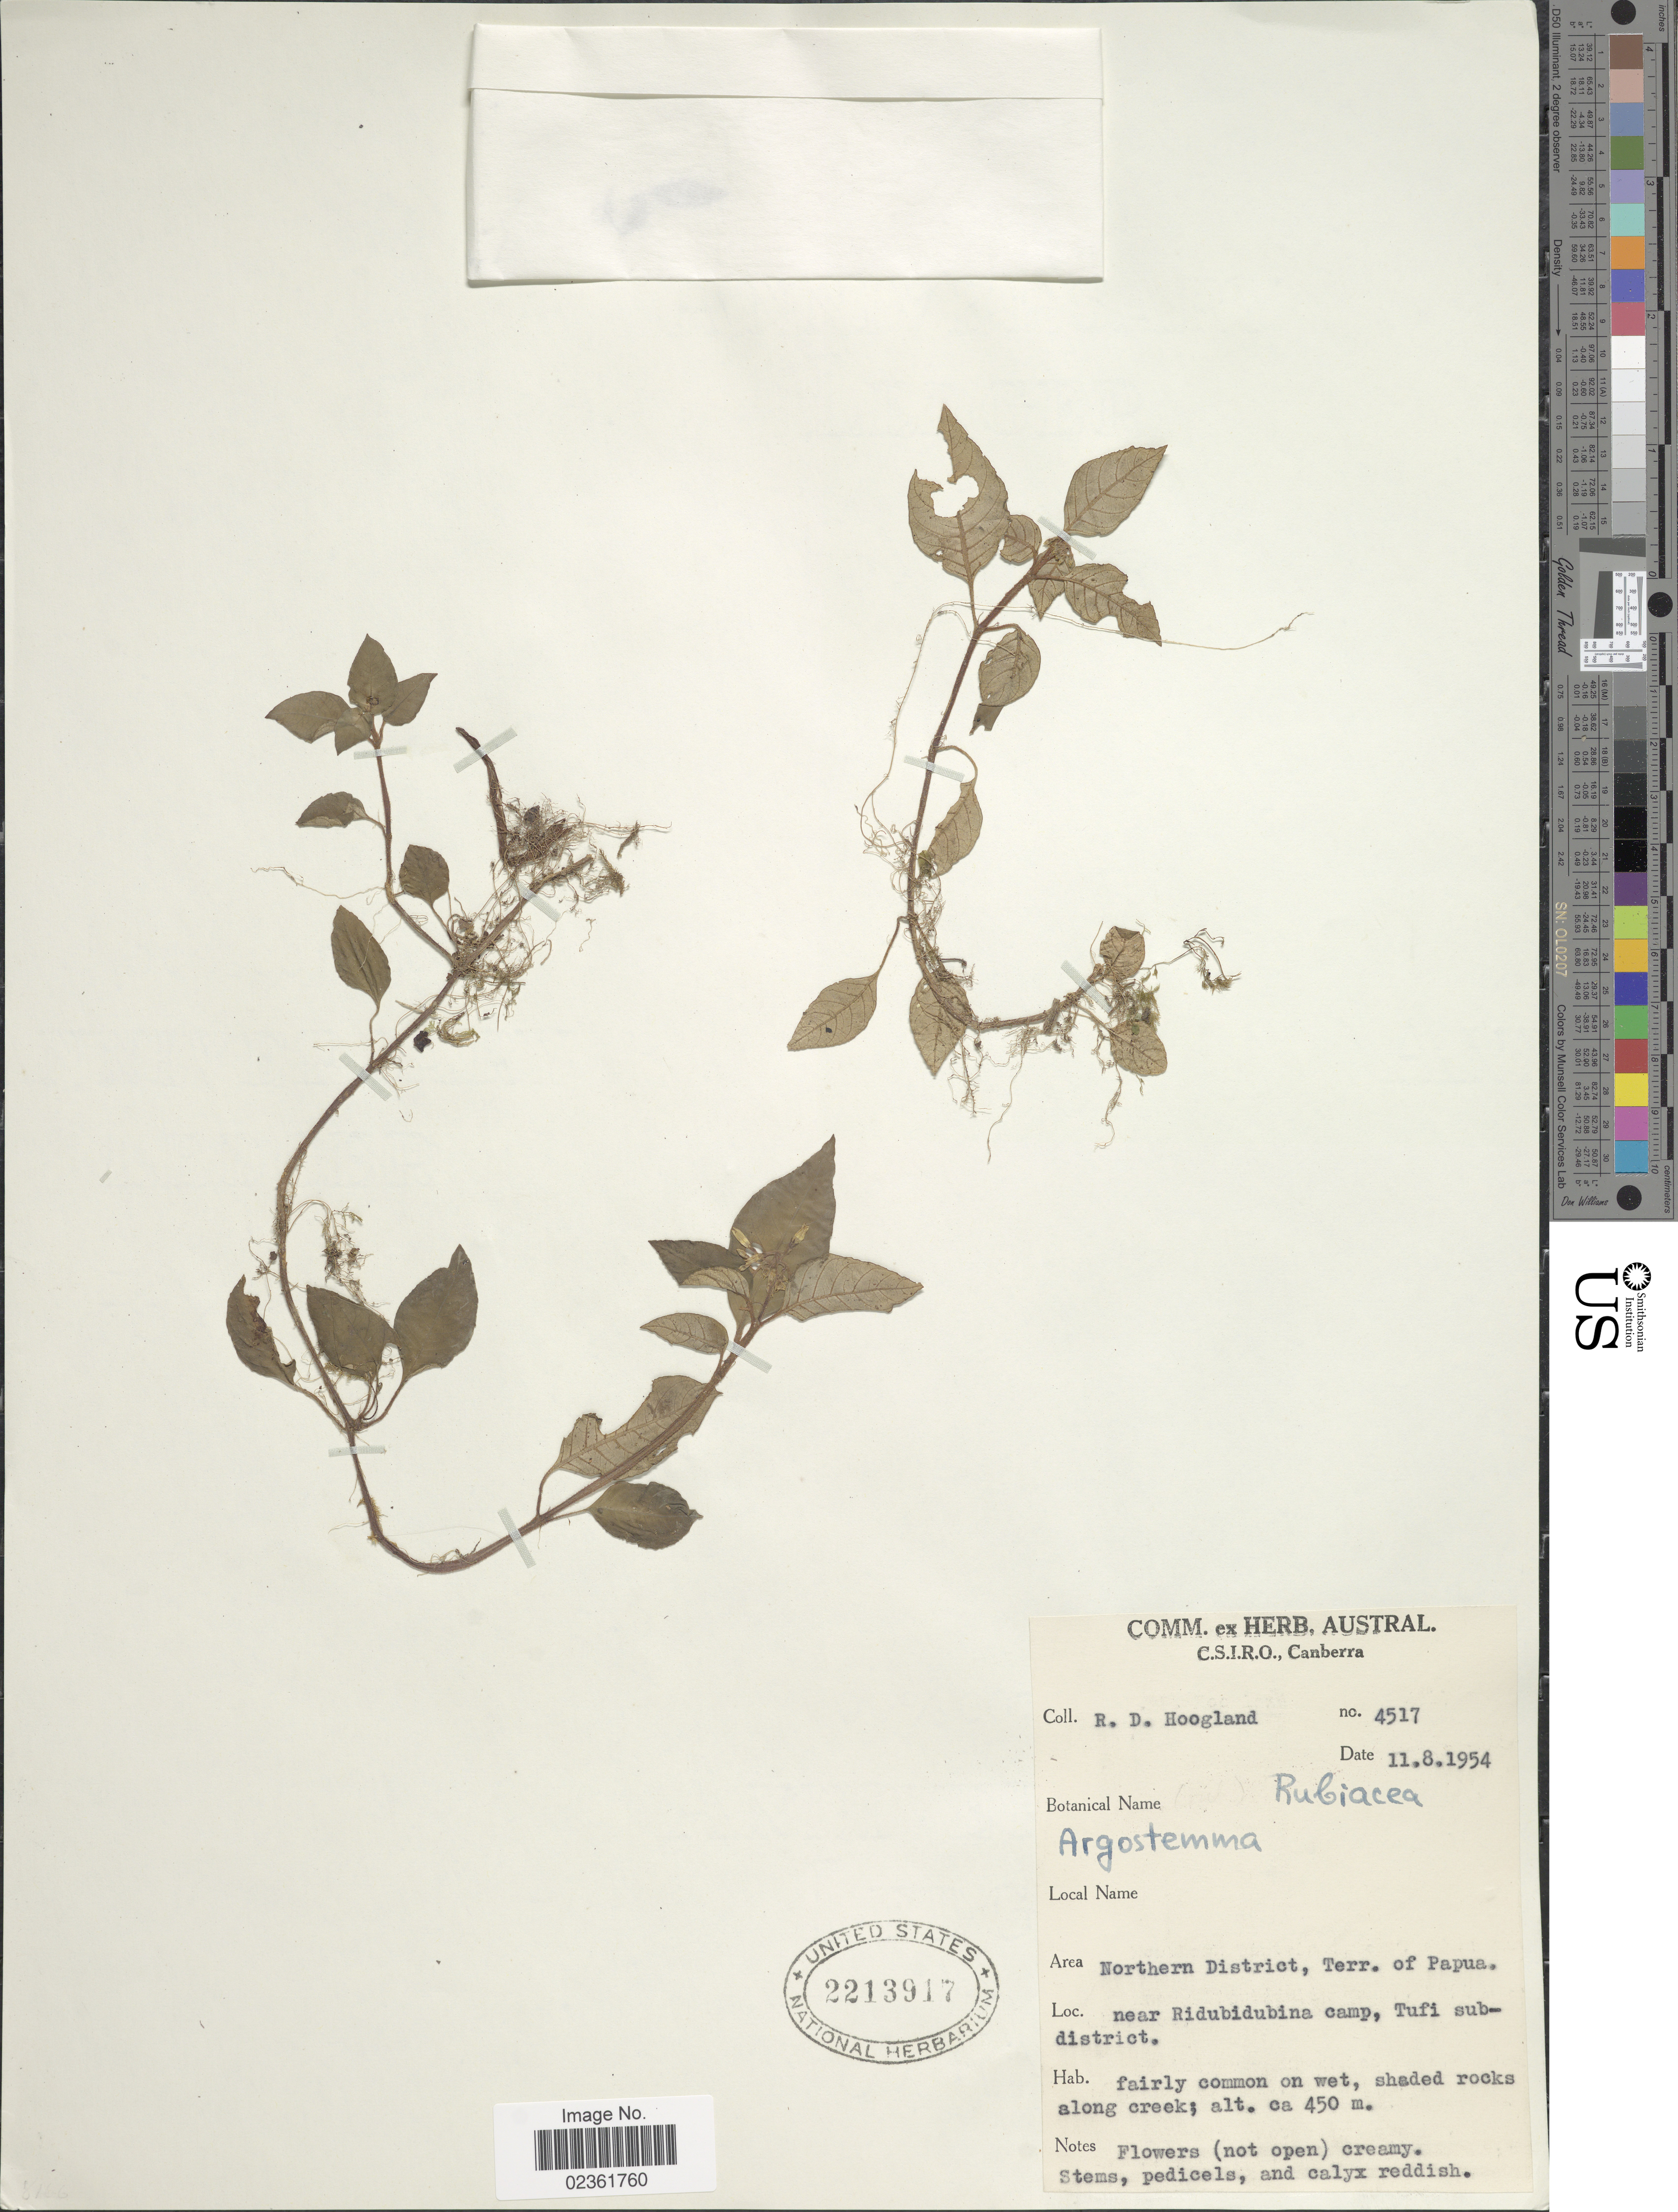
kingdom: Plantae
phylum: Tracheophyta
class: Magnoliopsida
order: Gentianales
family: Rubiaceae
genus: Argostemma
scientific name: Argostemma sp.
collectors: R. D. Hoogland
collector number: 4517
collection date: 1954-08-11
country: Papua New Guinea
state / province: Northern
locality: Terr. of Papua, near Ridubidubina camp, Tufi sub-district, fairly common wet, shaded rocks along creek.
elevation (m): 450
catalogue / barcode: US 2213917